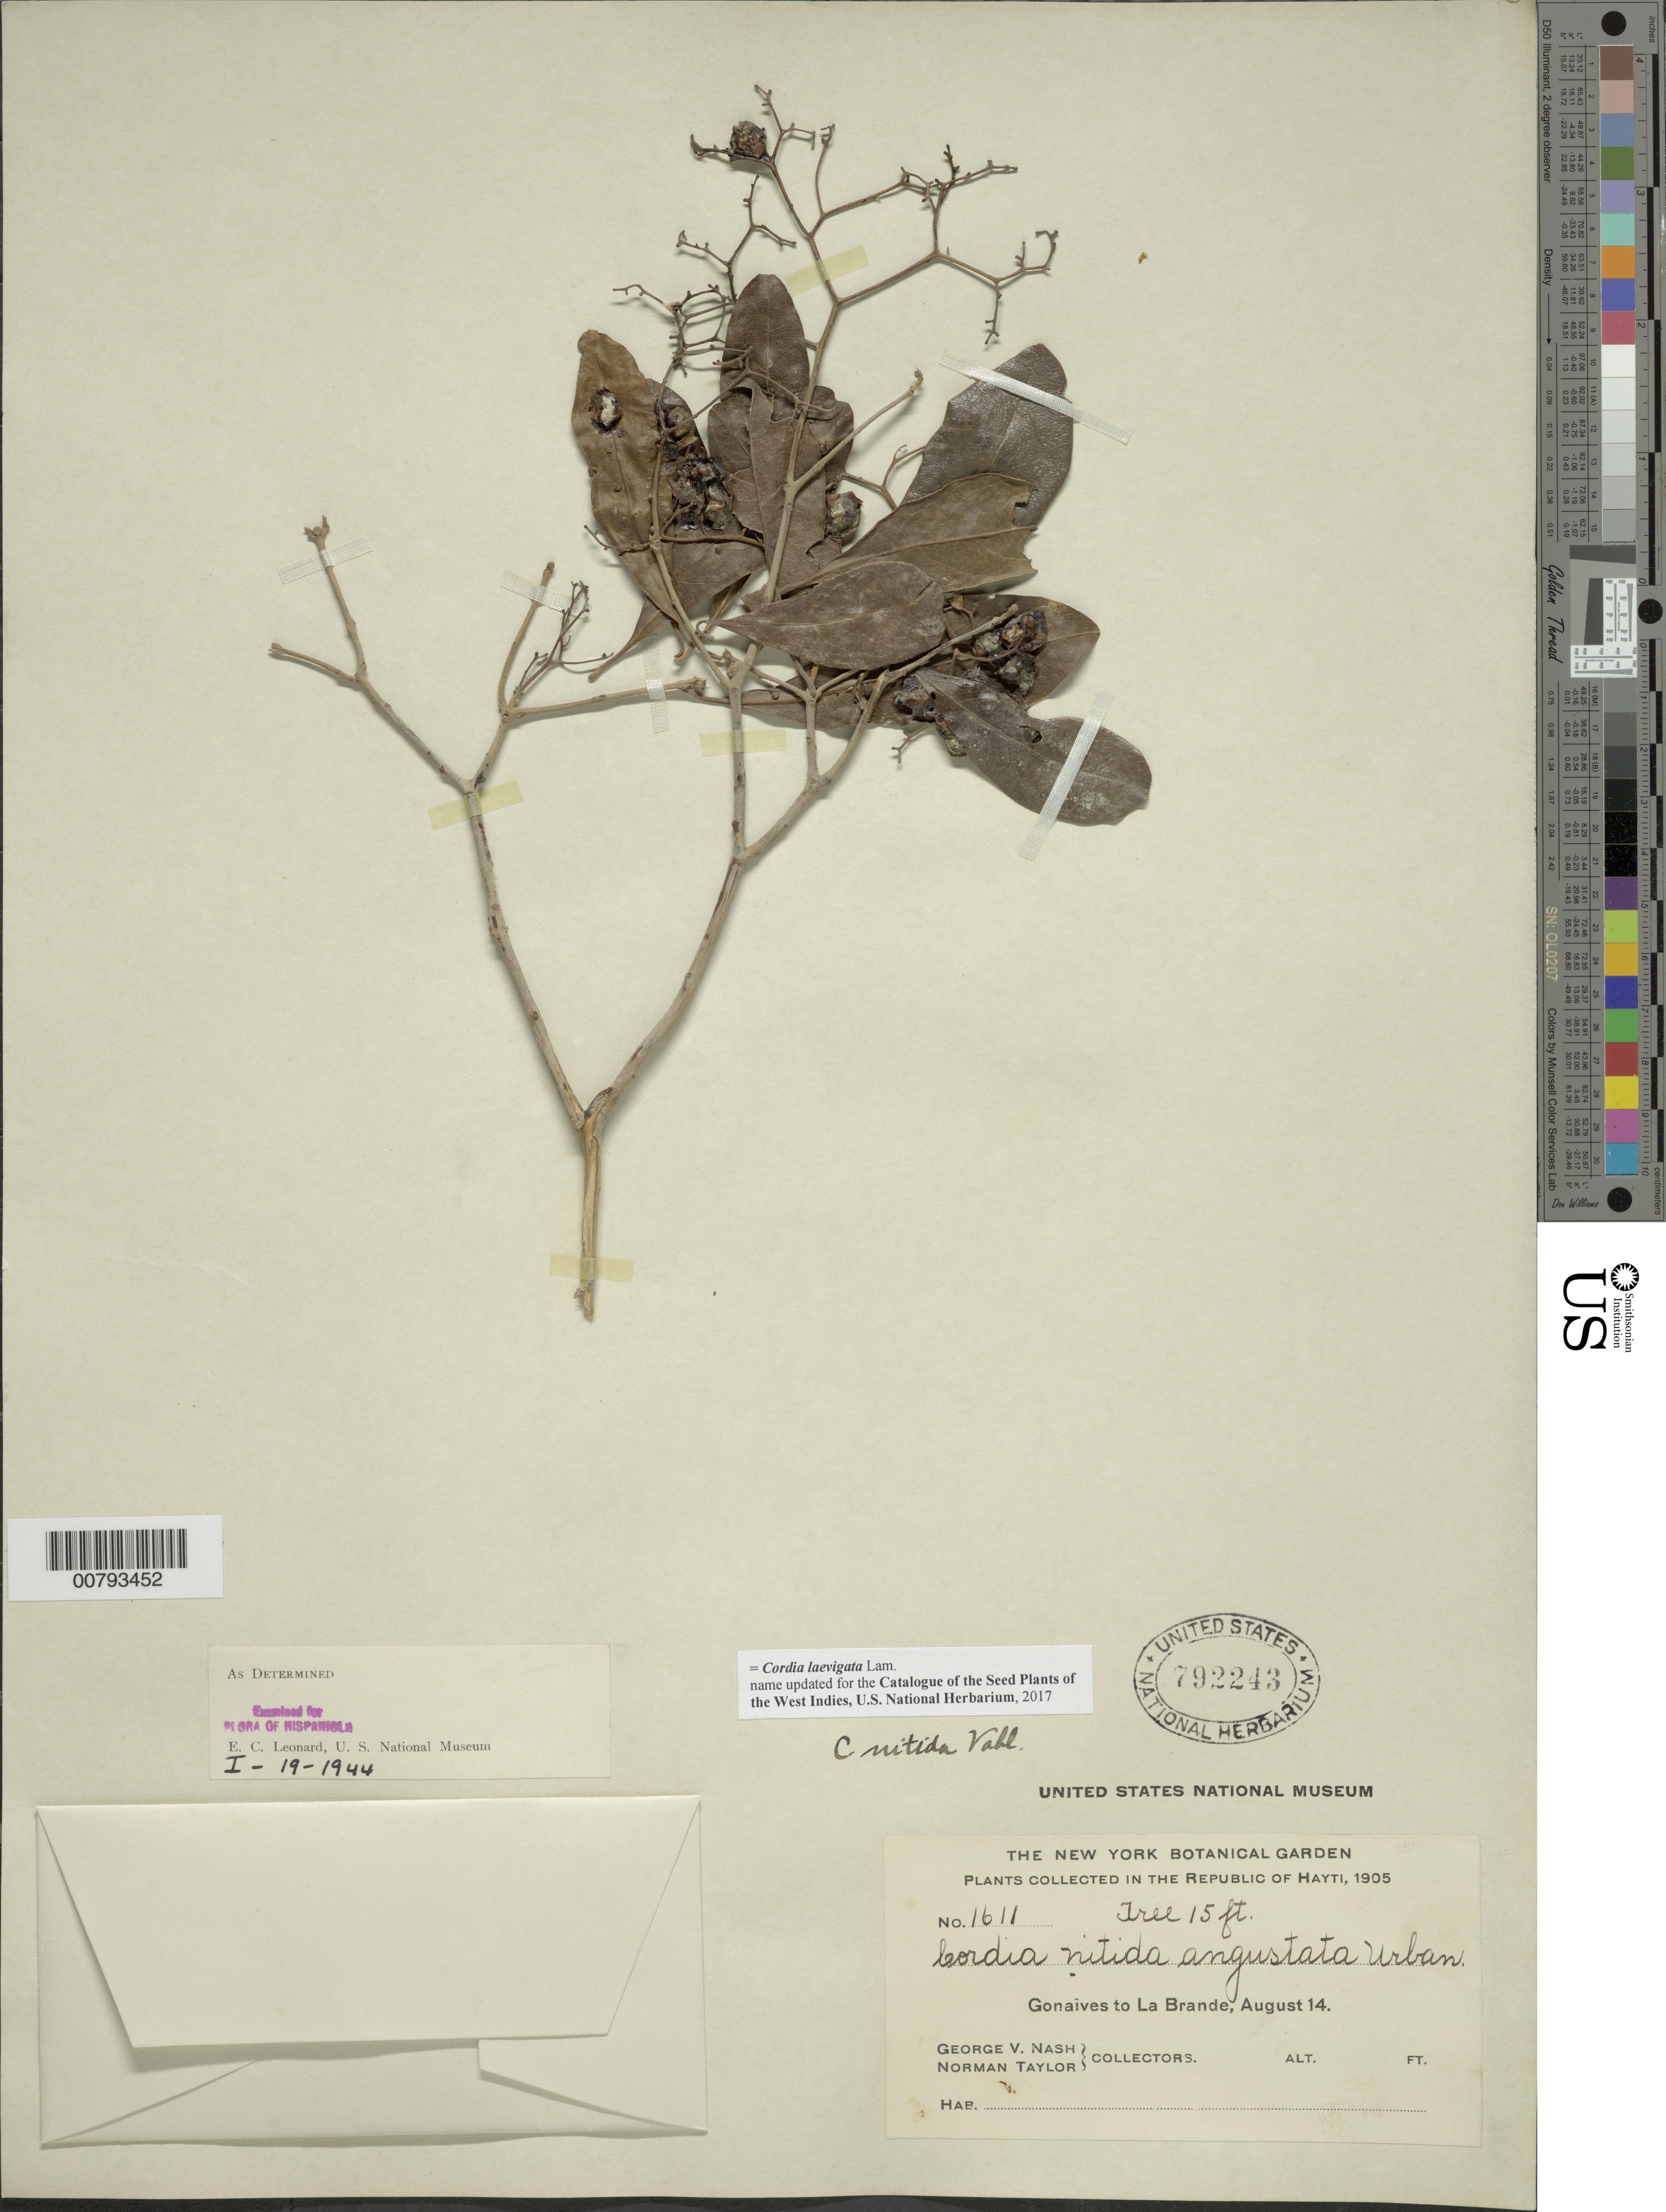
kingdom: Plantae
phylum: Tracheophyta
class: Magnoliopsida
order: Boraginales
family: Cordiaceae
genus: Cordia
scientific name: Cordia laevigata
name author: Lam.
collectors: G. V. Nash & N. Taylor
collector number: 1611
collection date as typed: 14 Aug 1905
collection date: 1905-08-14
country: Haiti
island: Hispaniola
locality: Gonaives to La Brande.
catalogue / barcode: US 792243